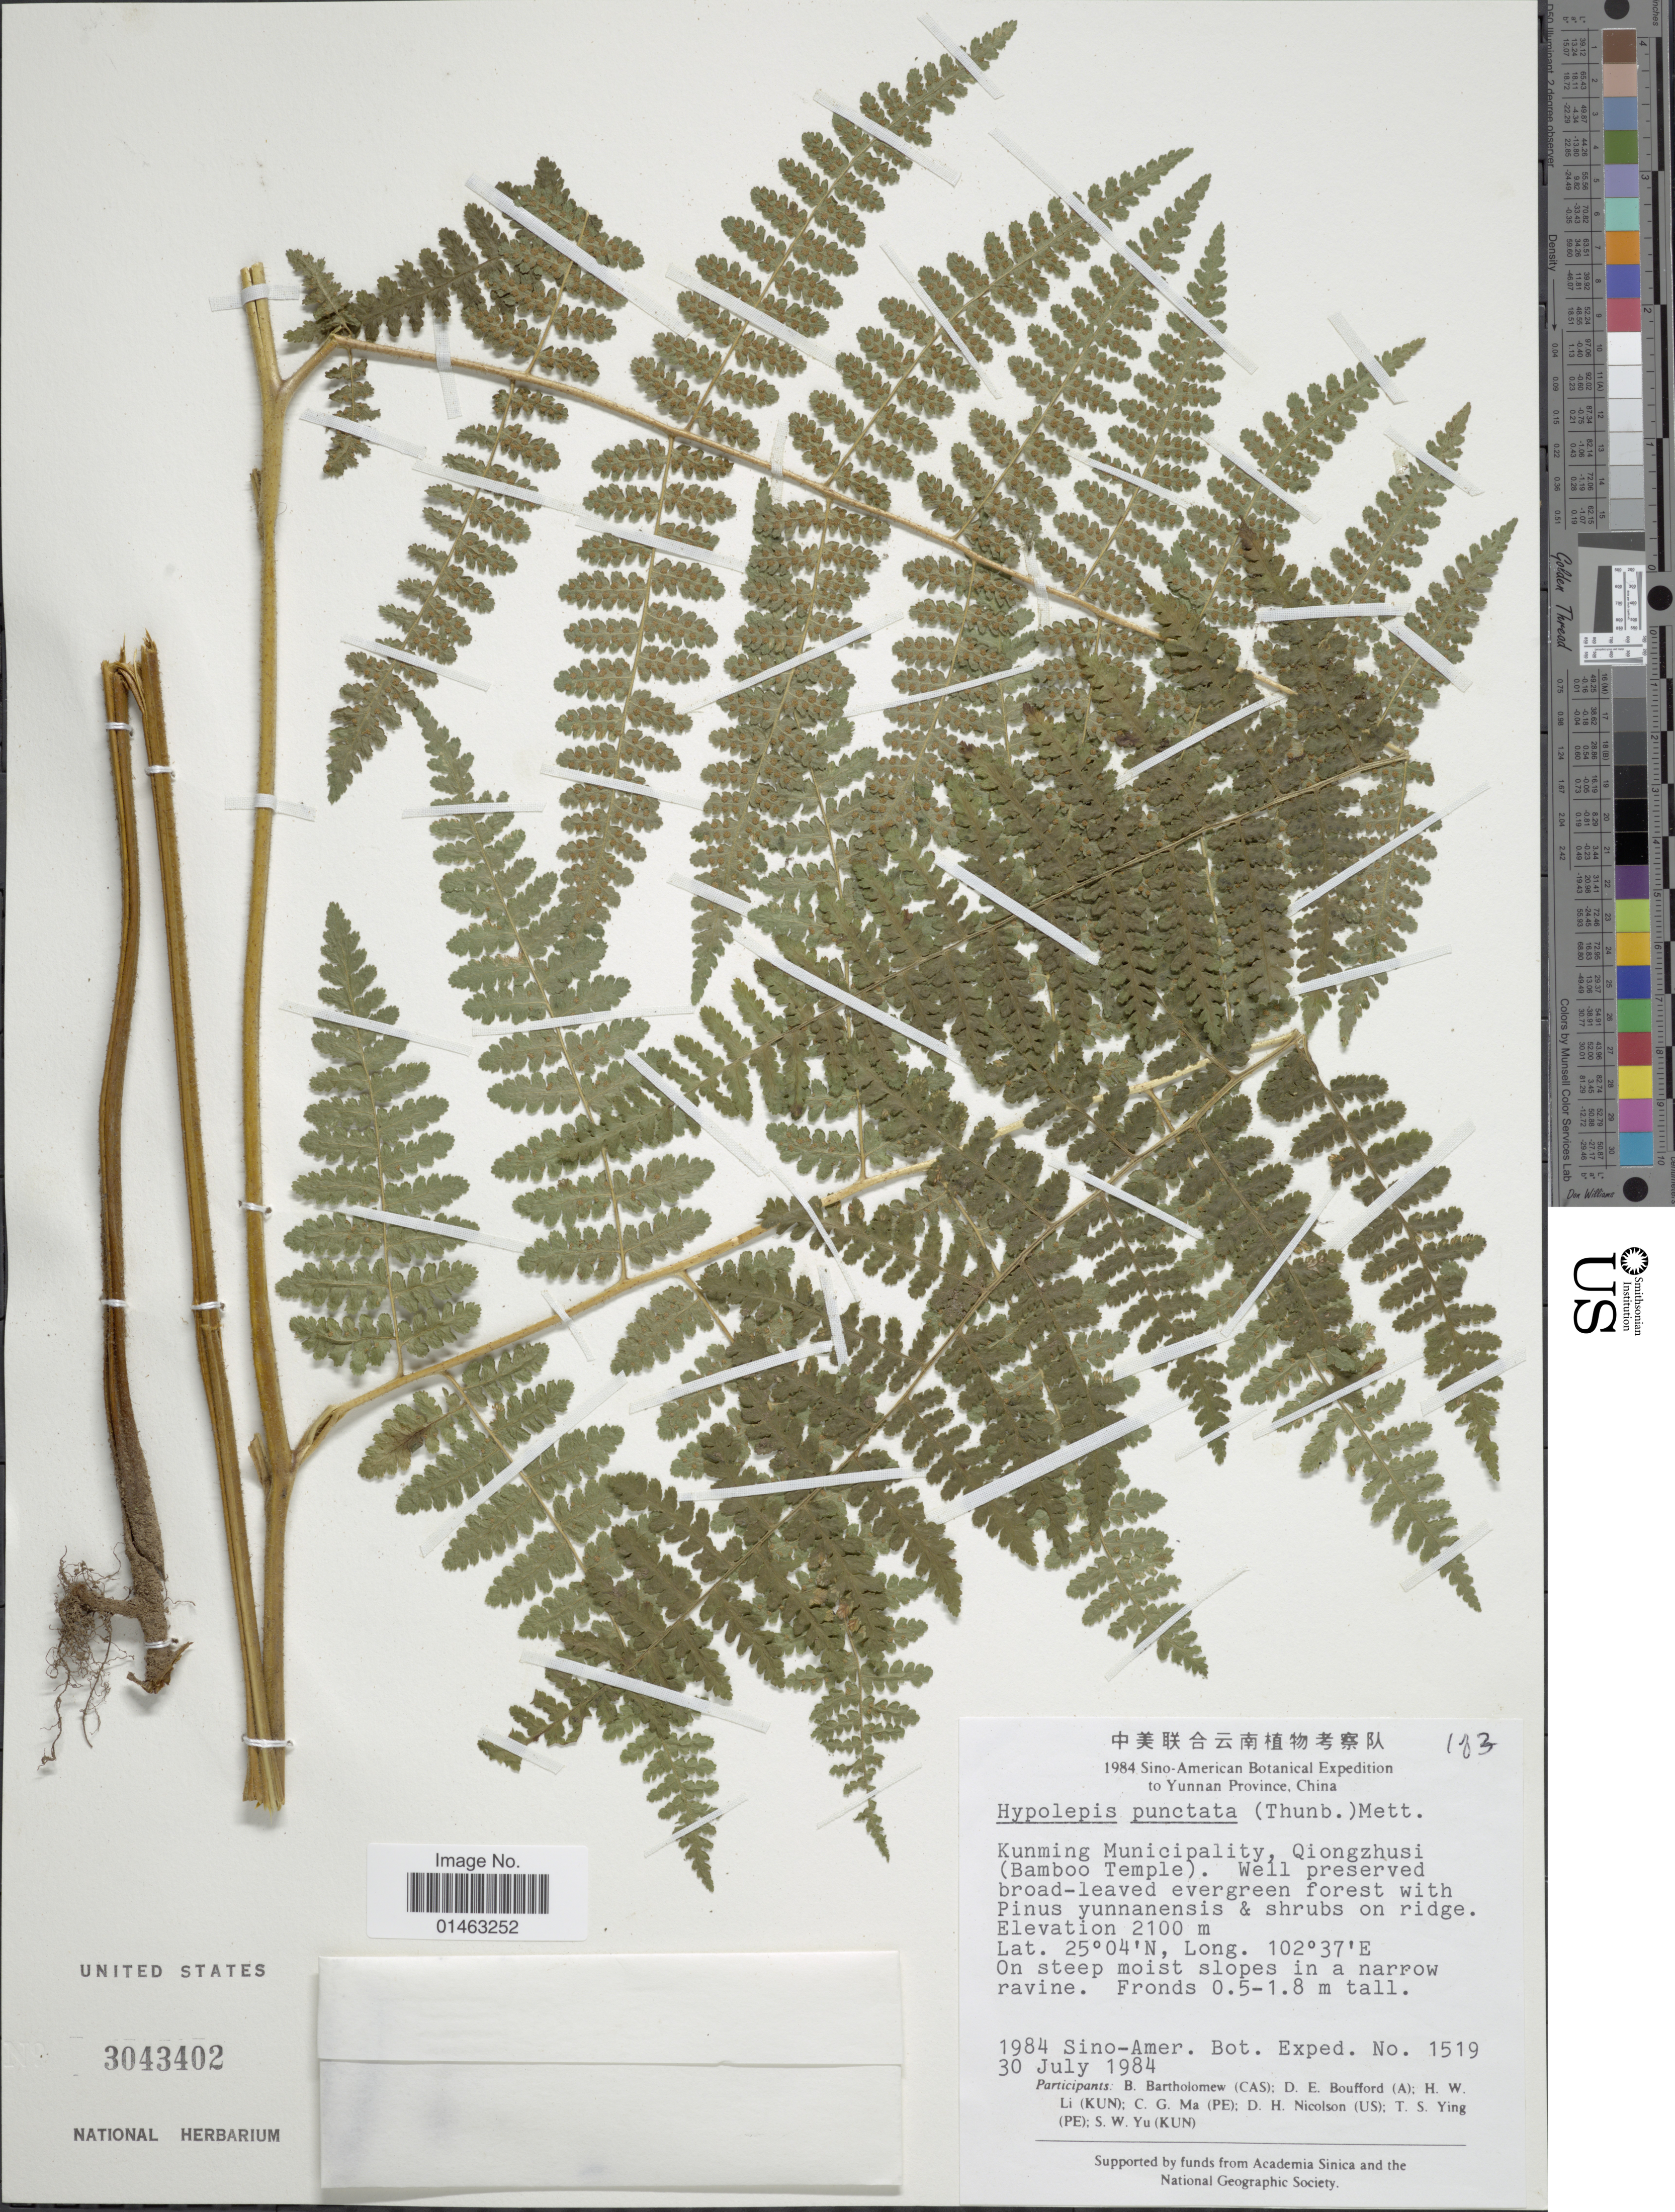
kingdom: Plantae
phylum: Tracheophyta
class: Polypodiopsida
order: Polypodiales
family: Dennstaedtiaceae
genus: Hypolepis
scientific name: Hypolepis punctata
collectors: B. Bartholomew, D. E. Boufford, H. W. Li, C. Ma & et al.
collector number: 1519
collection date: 1984-07-30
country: China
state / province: Yunnan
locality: Yunnan Province. Kunming Municipality, Qiongzhusi (Bamboo Temple).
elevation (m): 2100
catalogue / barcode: US 3043402